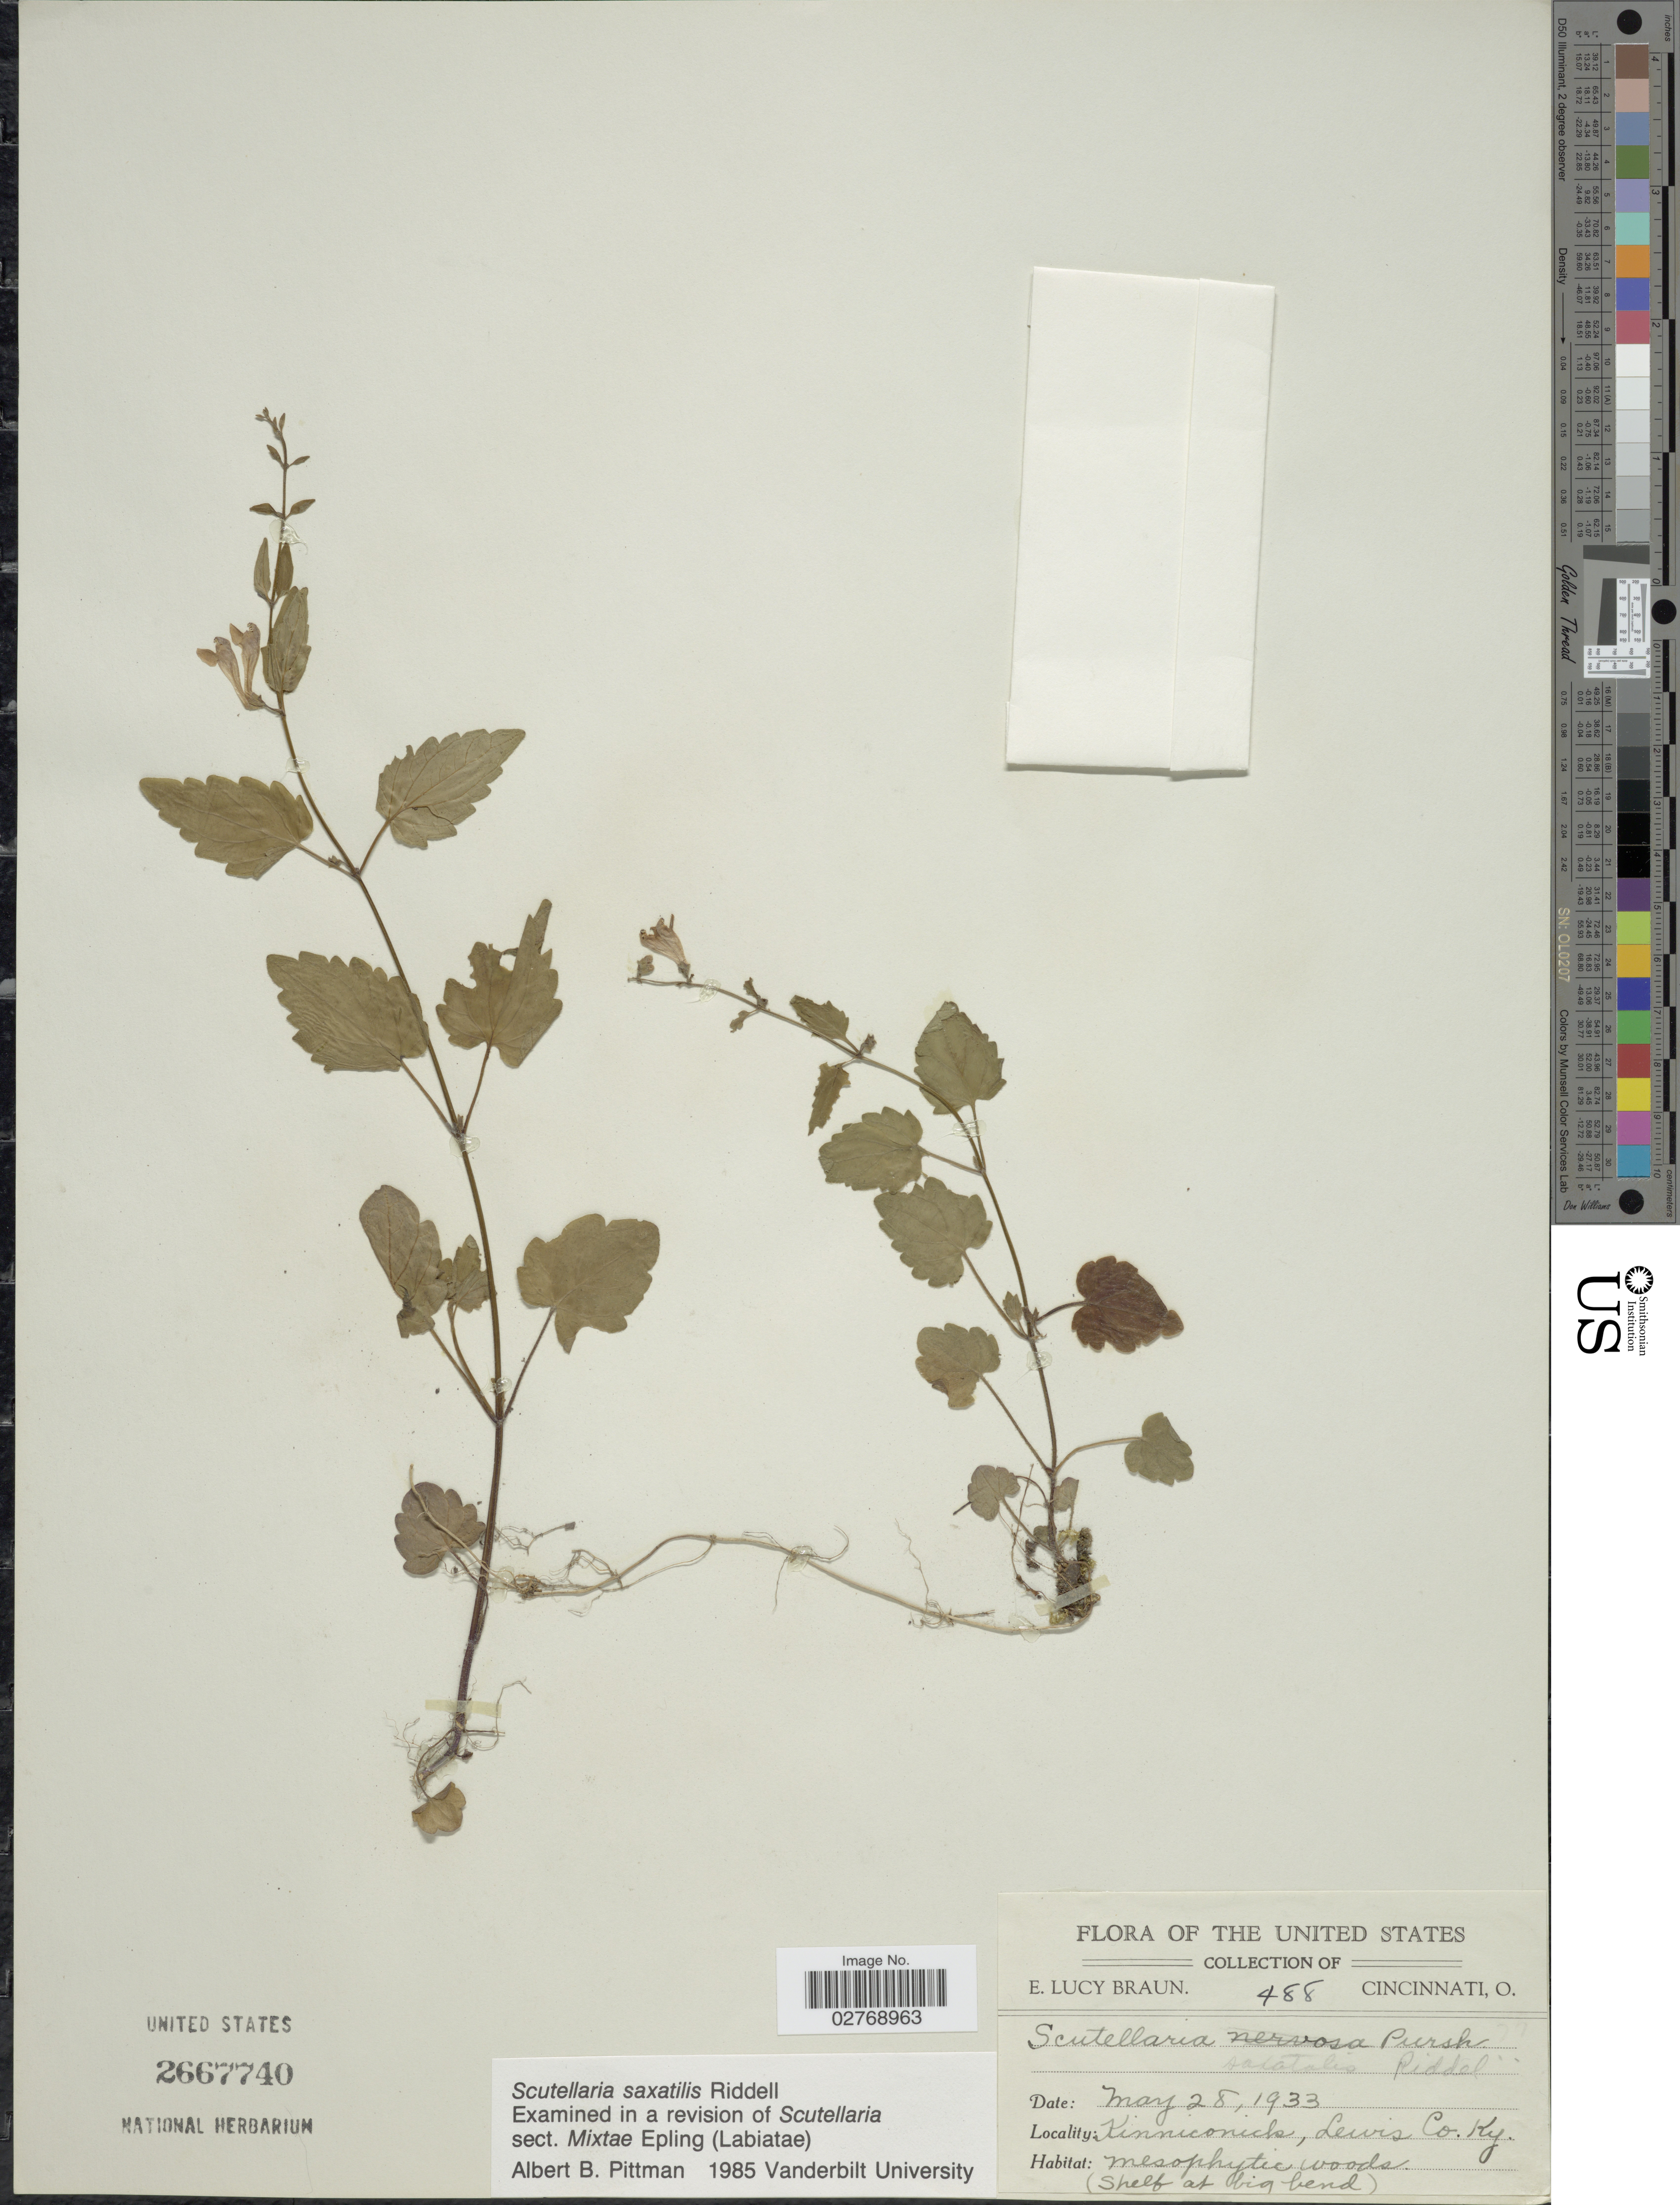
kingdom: Plantae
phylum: Tracheophyta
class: Magnoliopsida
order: Lamiales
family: Lamiaceae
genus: Scutellaria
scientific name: Scutellaria saxatilis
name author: Riddell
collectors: E. L. Braun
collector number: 488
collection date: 1933-05-28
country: United States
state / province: Kentucky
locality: Kinniconick, Lewis Co.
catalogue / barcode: US 2667740